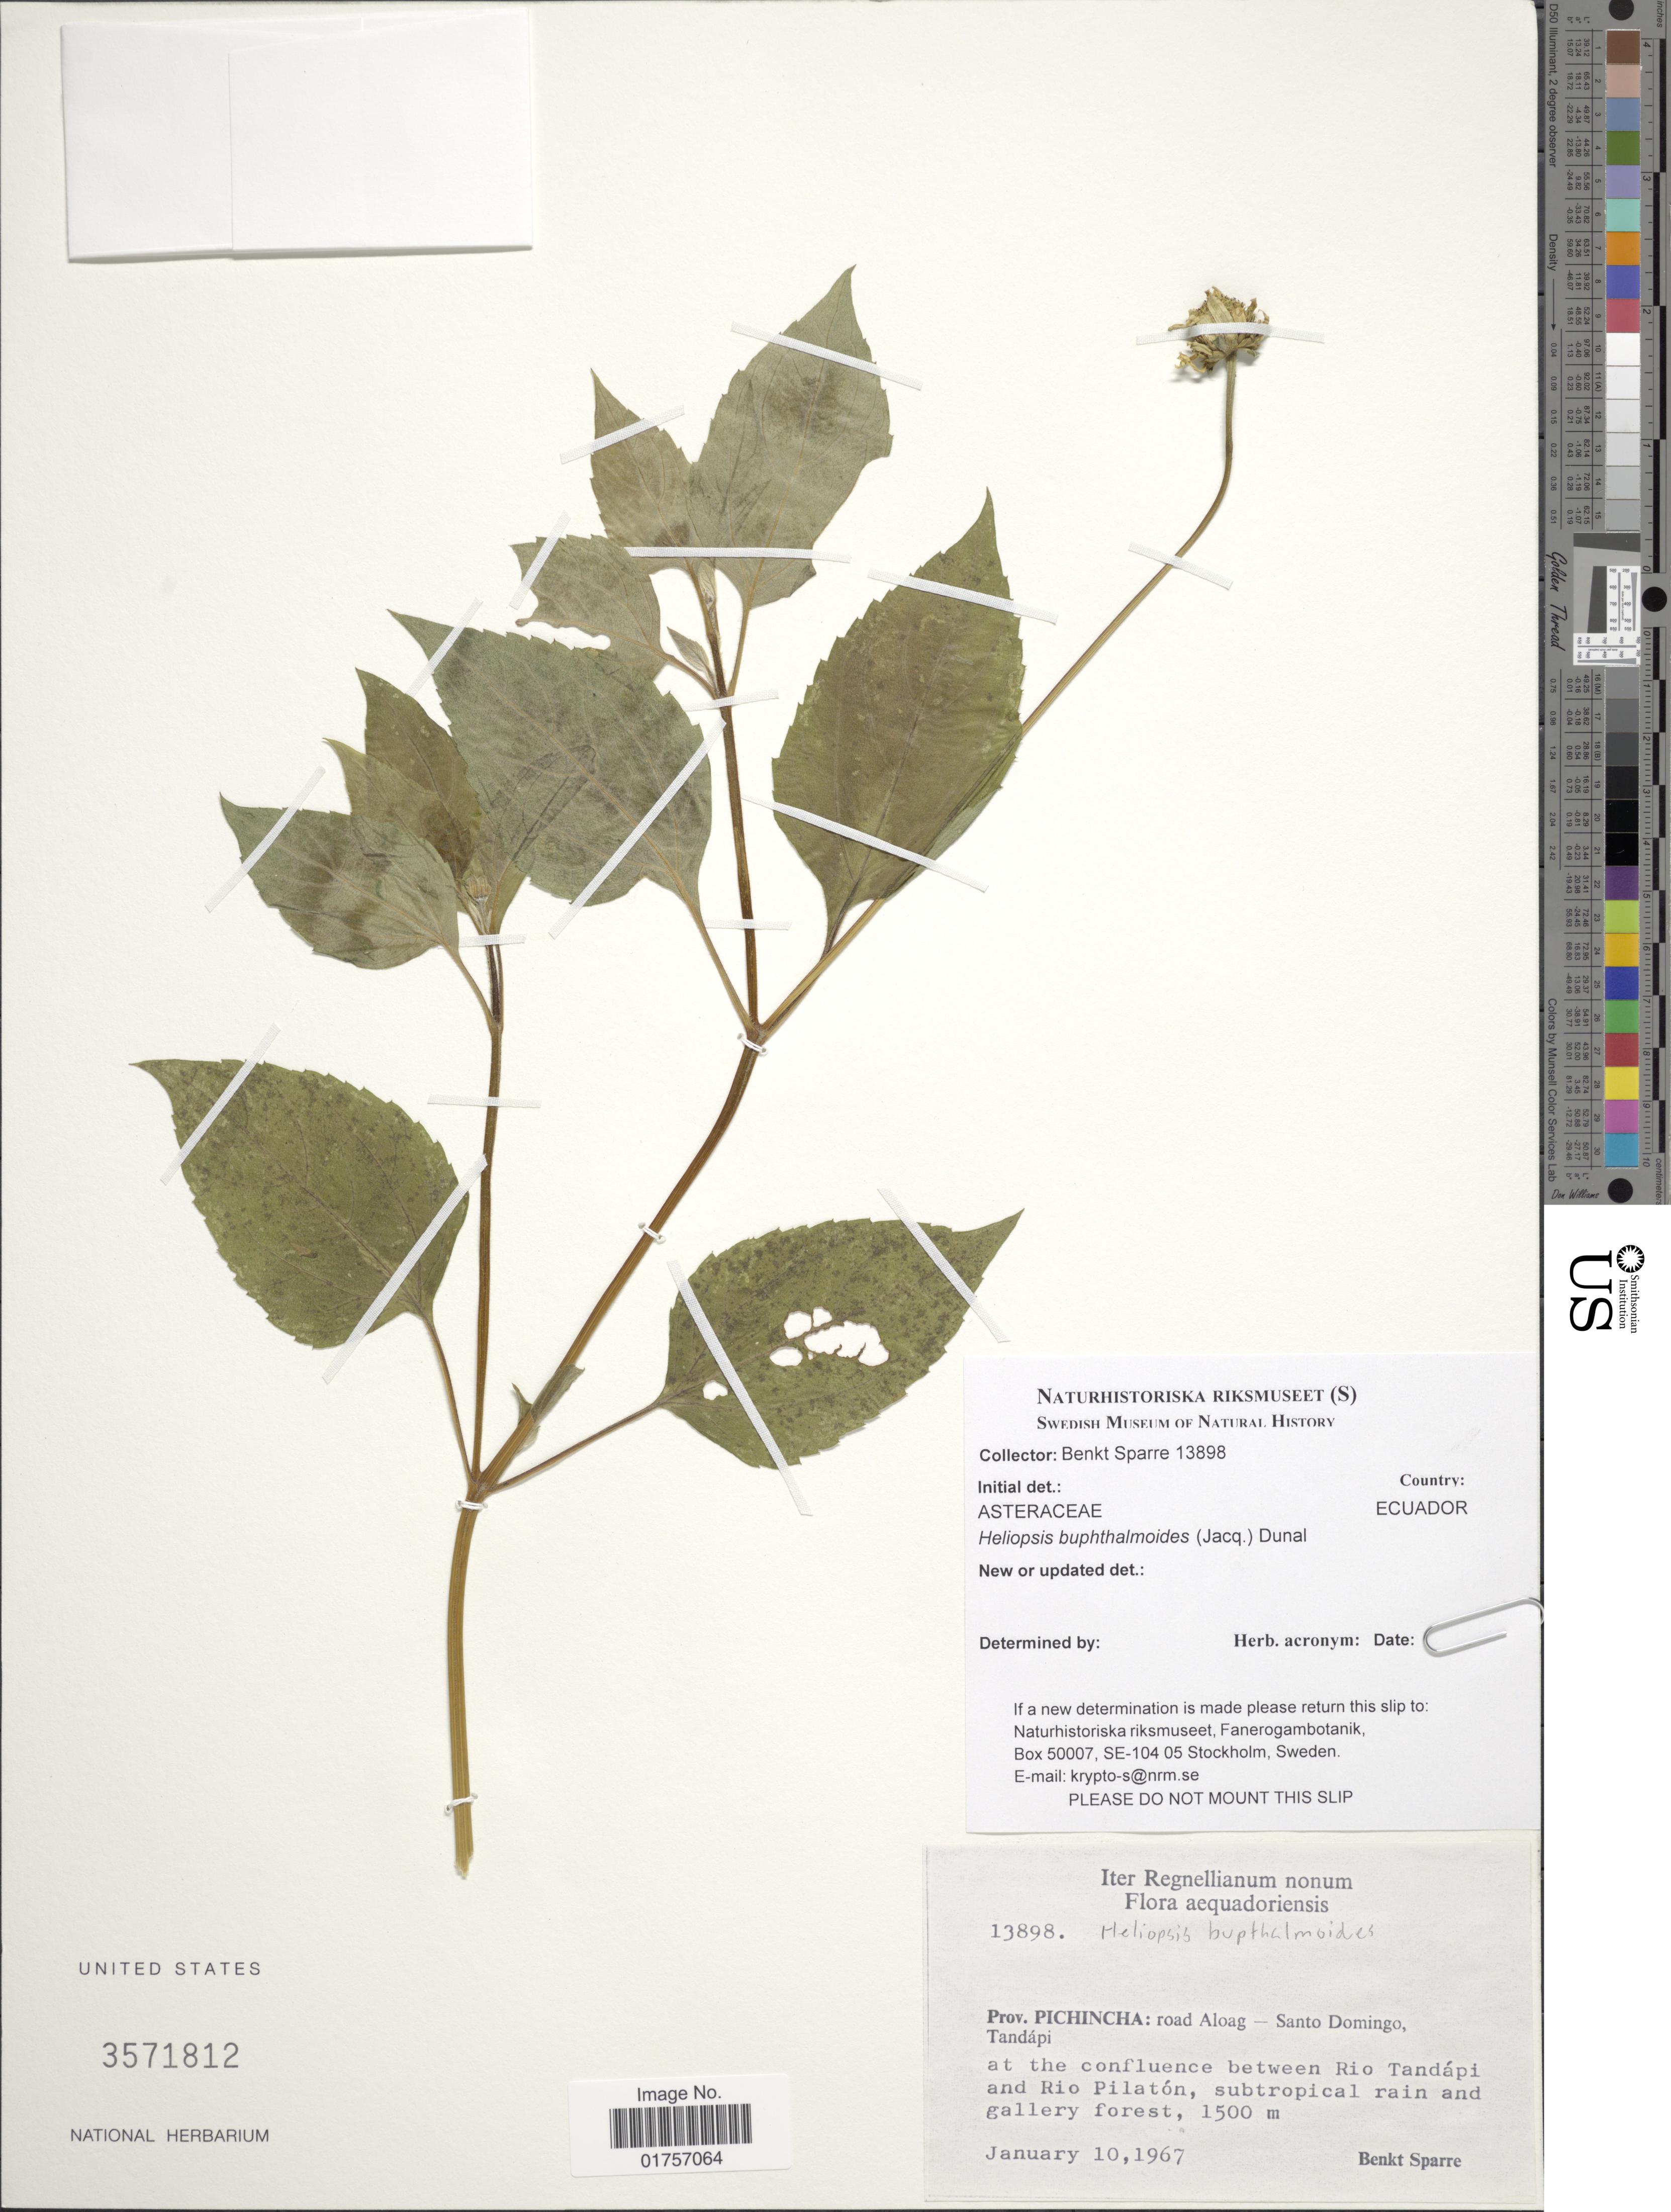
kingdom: Plantae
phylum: Tracheophyta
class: Magnoliopsida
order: Asterales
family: Asteraceae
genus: Heliopsis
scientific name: Heliopsis buphthalmoides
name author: (Jacq.) Dunal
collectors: B. Sparre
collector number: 13898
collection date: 1967-01-10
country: Ecuador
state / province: Pichincha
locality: Road Aloag - Santo Domingo, Tandápi. at the confluence between Rio Tandápi and Rio Pilatón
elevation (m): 1500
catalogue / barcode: US 3571812